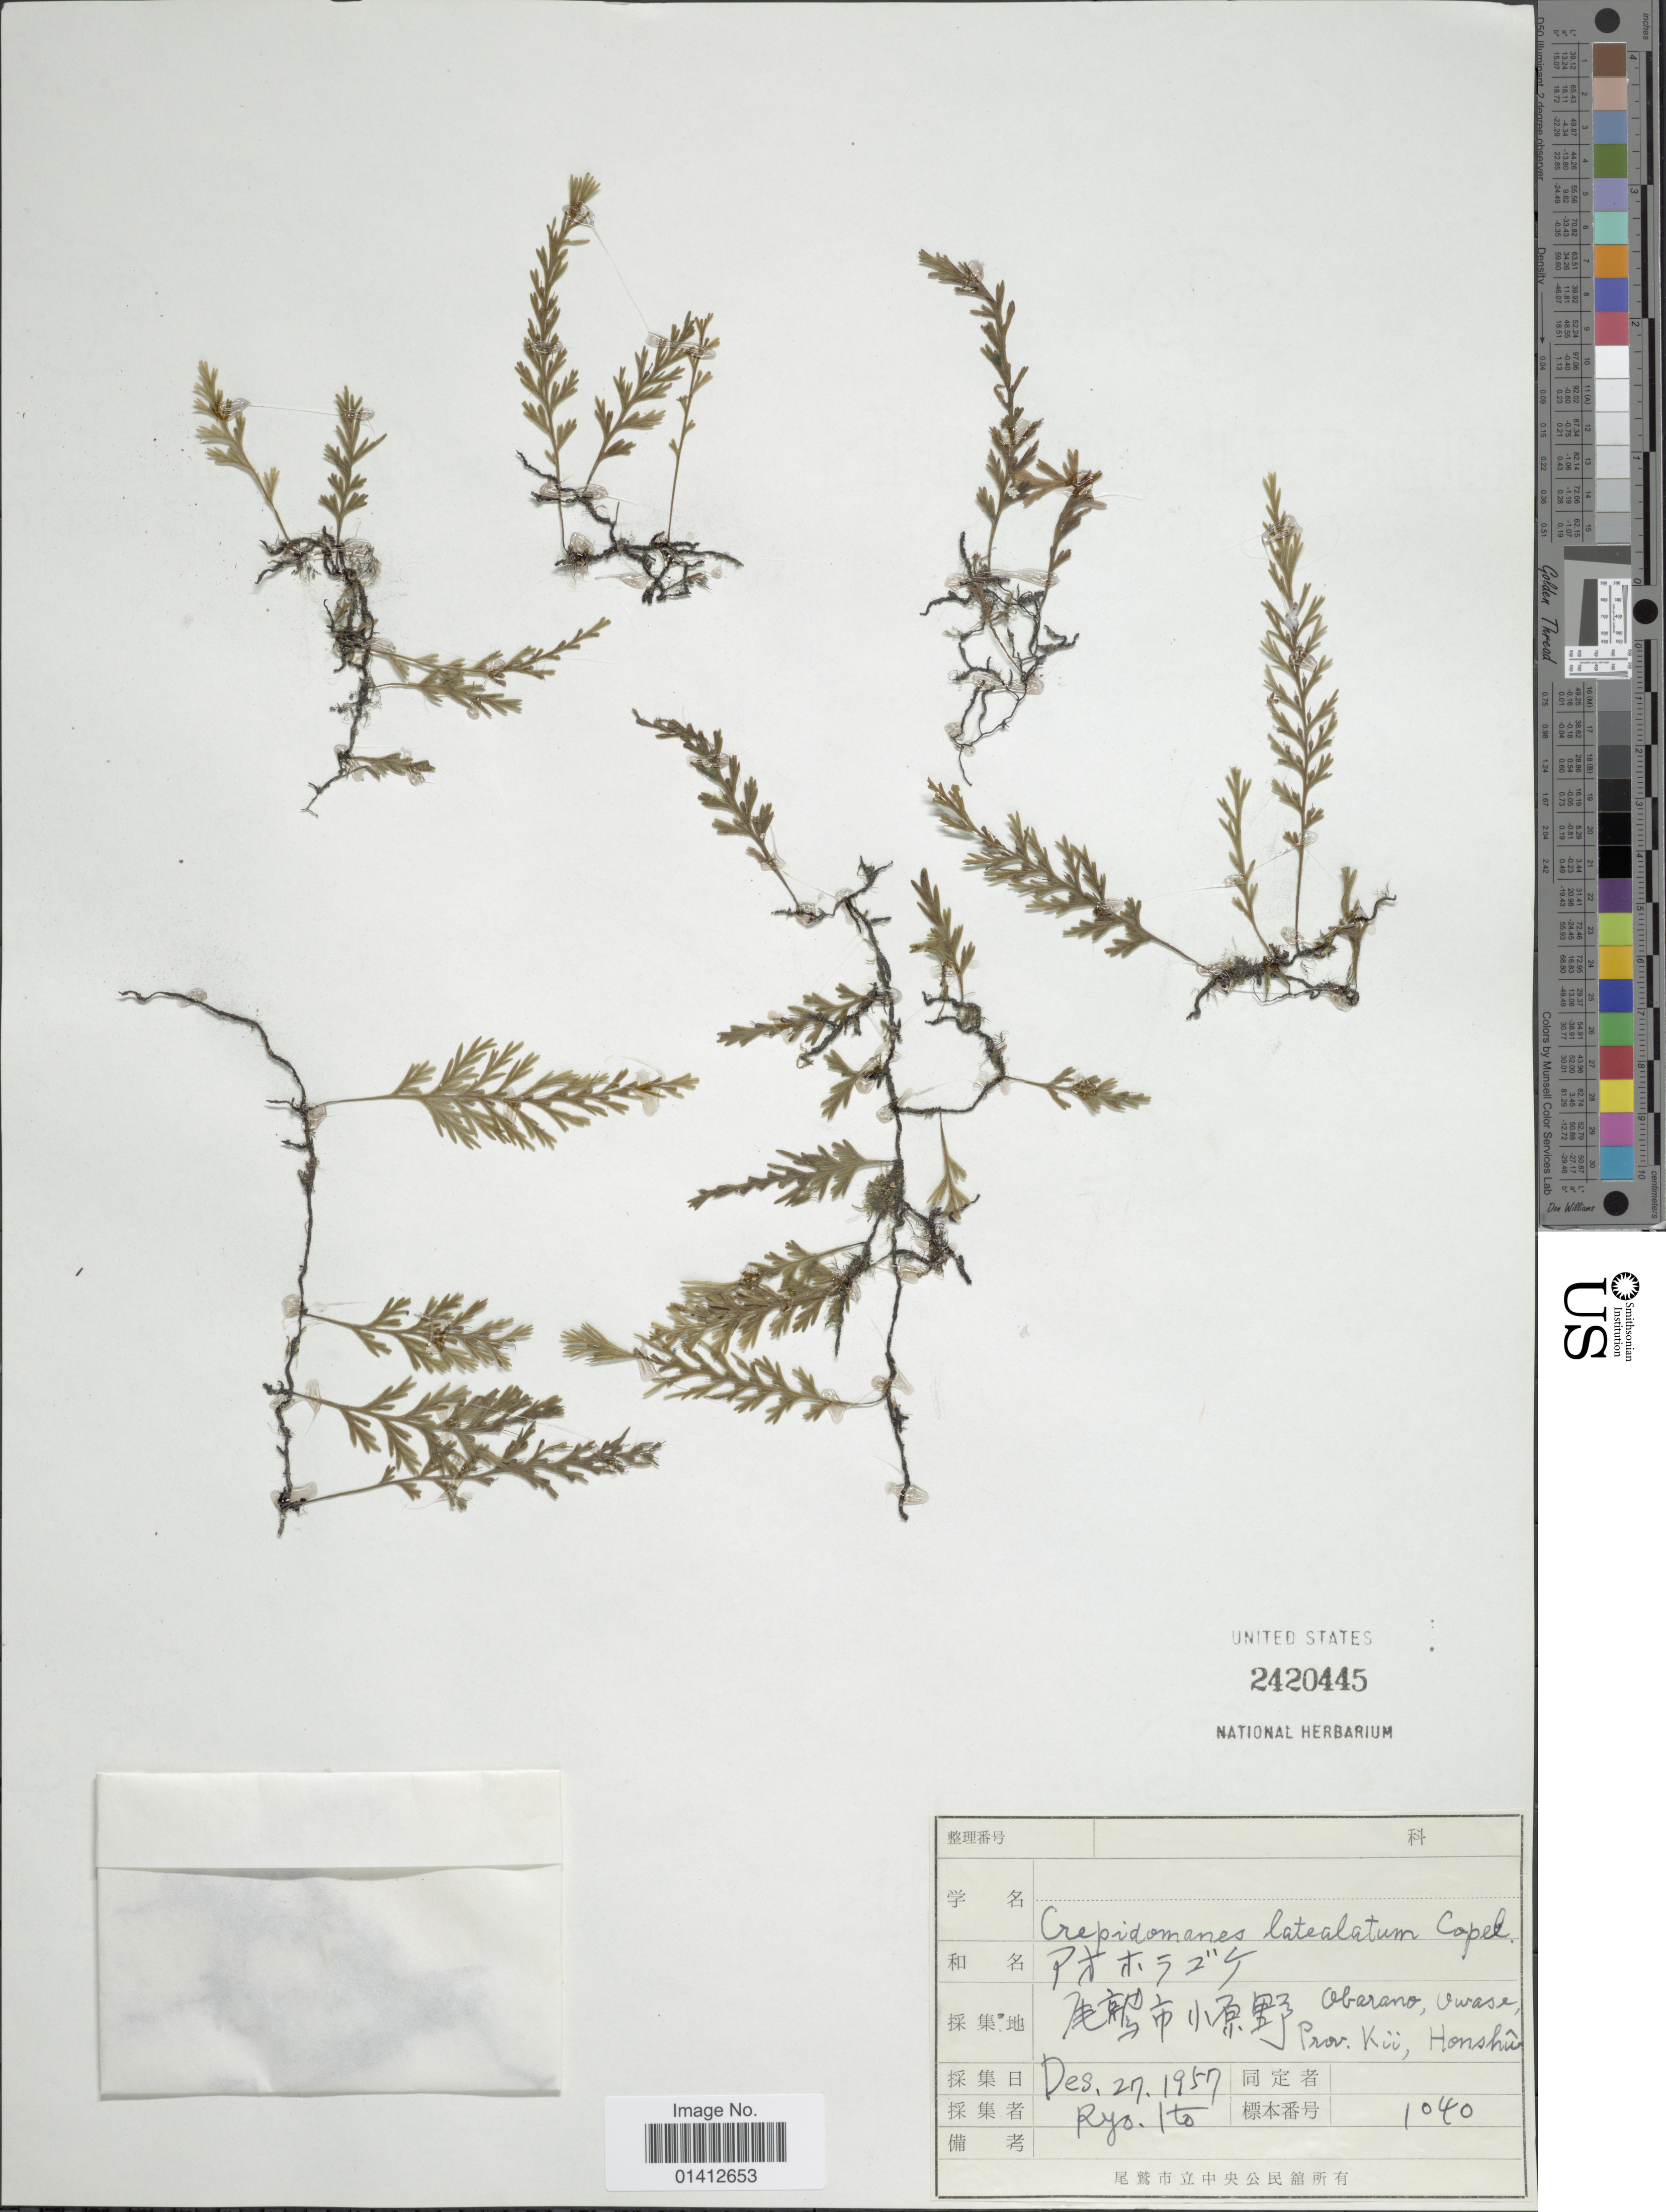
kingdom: Plantae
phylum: Tracheophyta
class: Polypodiopsida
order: Hymenophyllales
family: Hymenophyllaceae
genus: Crepidomanes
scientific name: Crepidomanes latealatum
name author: (Bosch) Copel.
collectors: R. Ito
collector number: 1040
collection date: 1957-12-27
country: Japan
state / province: Mie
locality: Obarano, Owase, Prov. Kii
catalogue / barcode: US 2420445